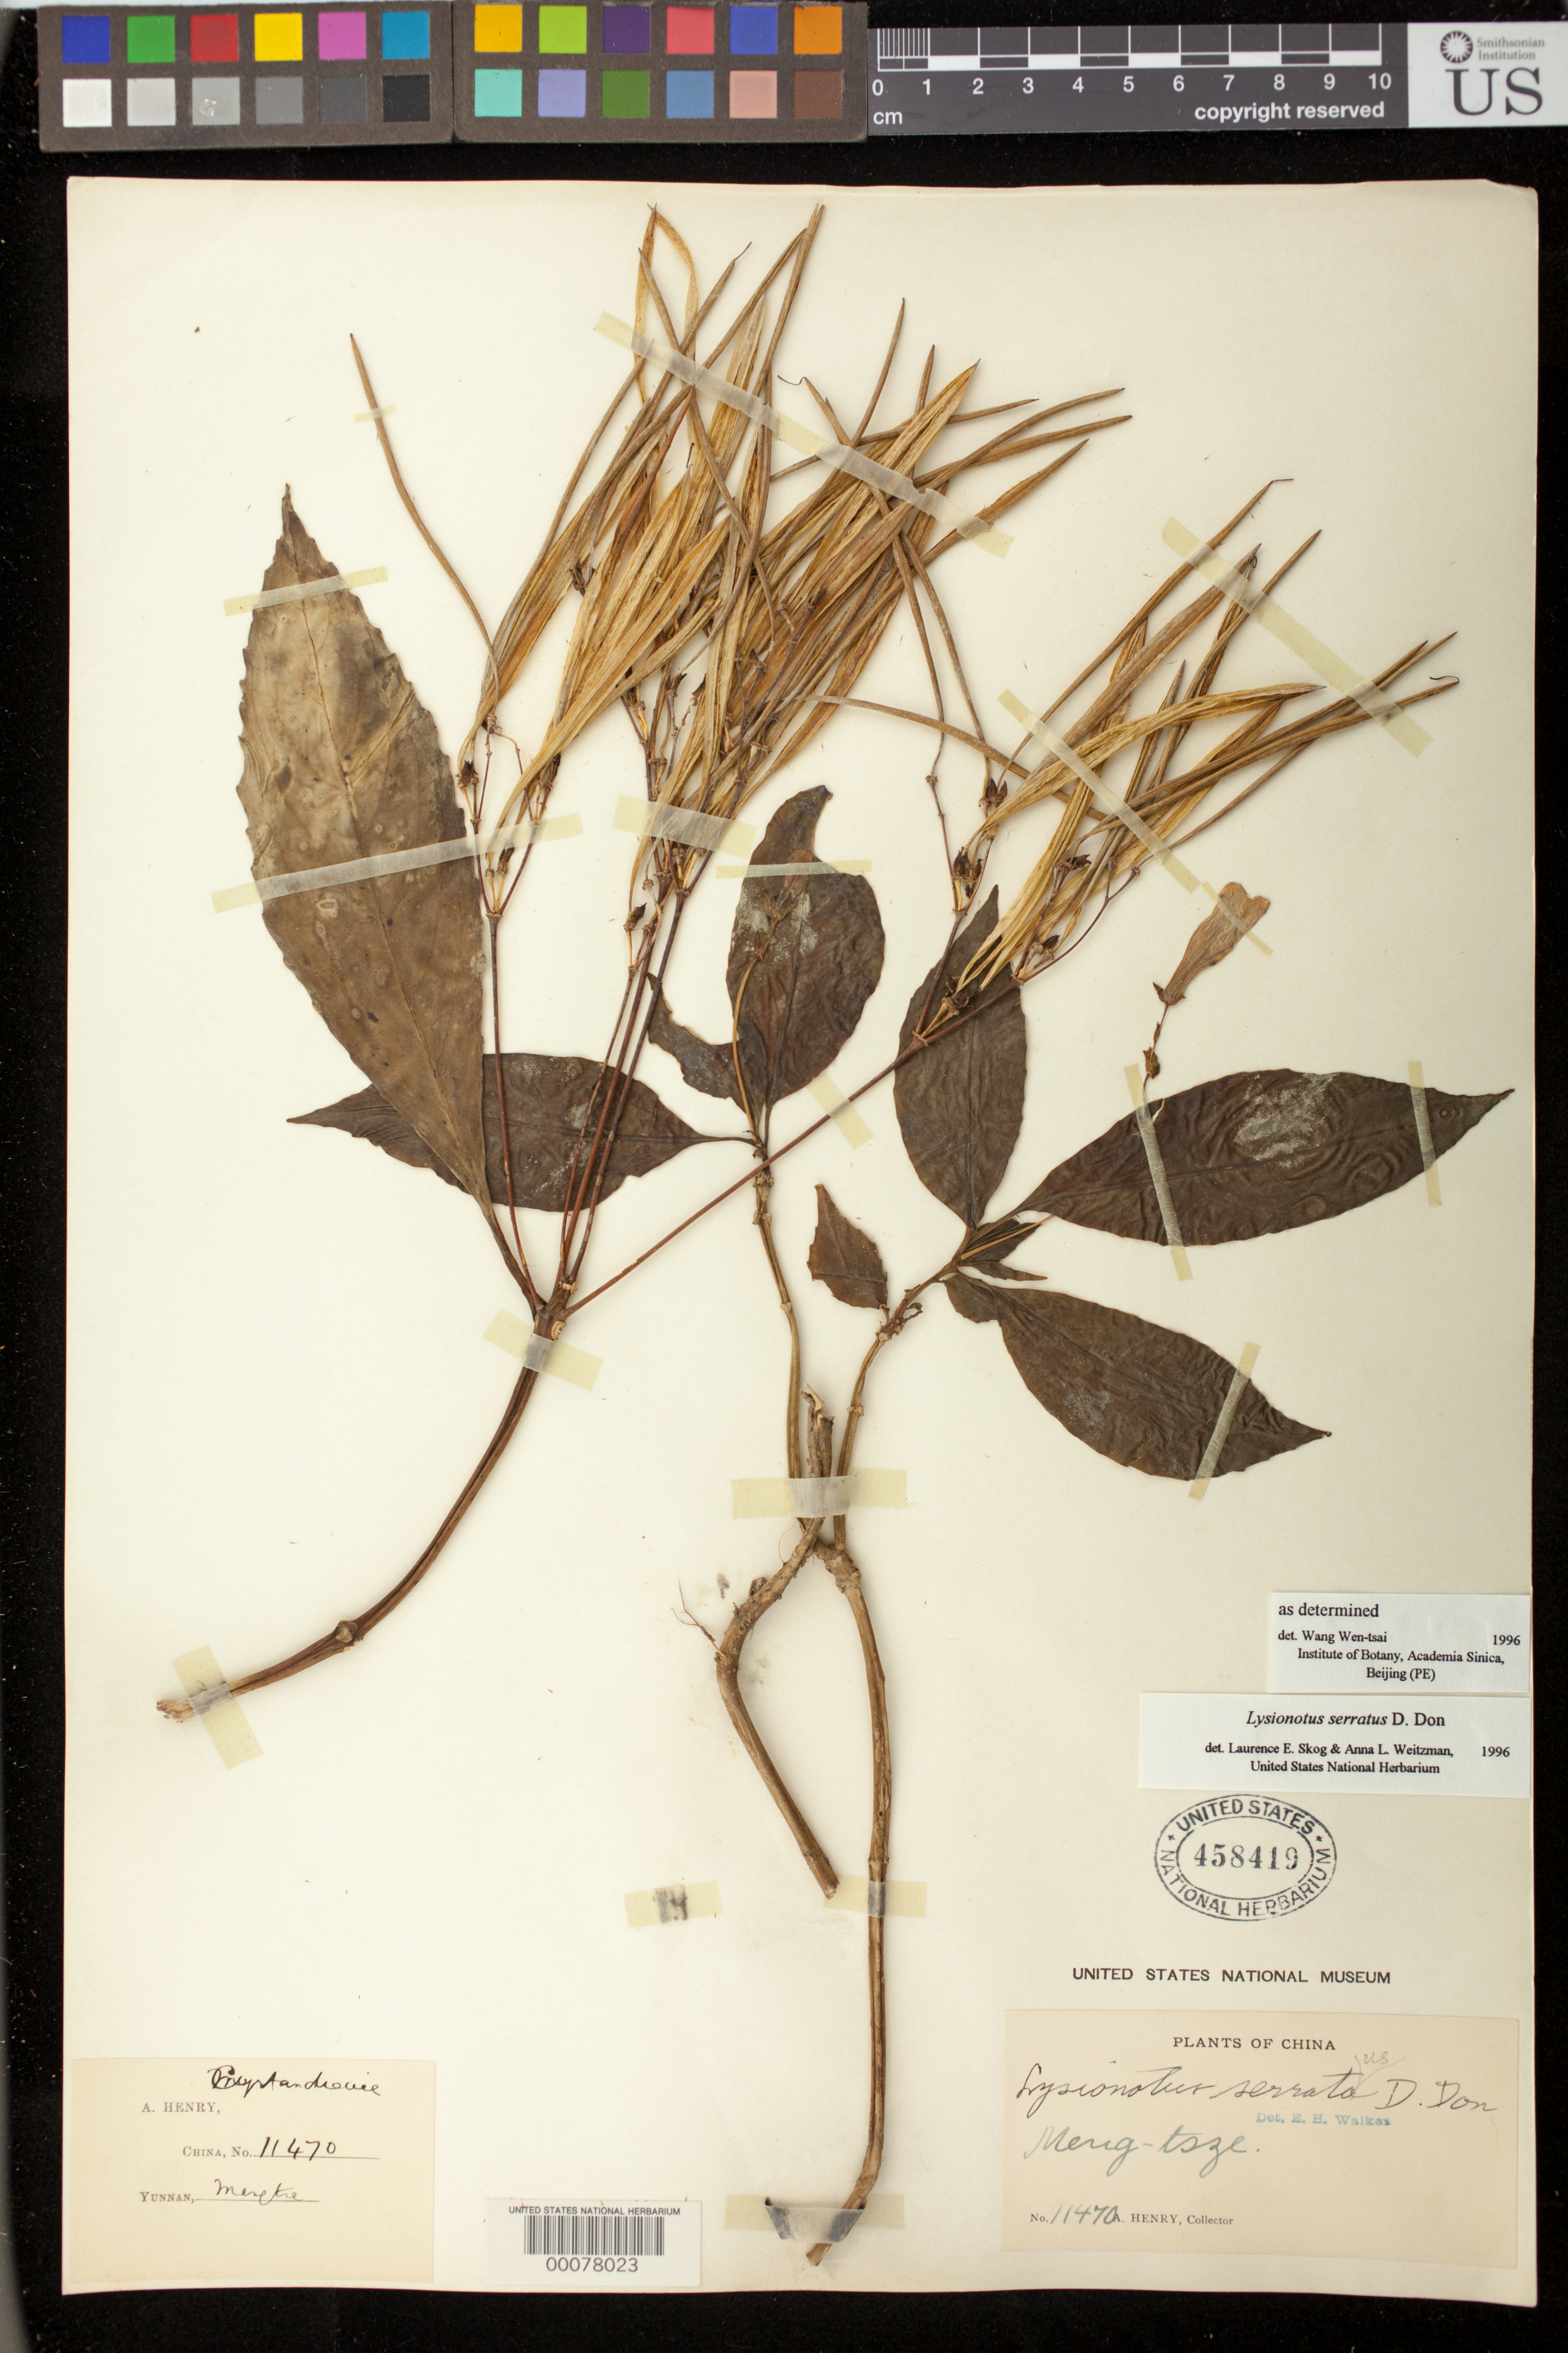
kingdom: Plantae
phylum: Tracheophyta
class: Magnoliopsida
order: Lamiales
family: Gesneriaceae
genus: Lysionotus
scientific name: Lysionotus serratus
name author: D. Don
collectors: A. Henry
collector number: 11470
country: China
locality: Meng-tsze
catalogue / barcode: US 458419